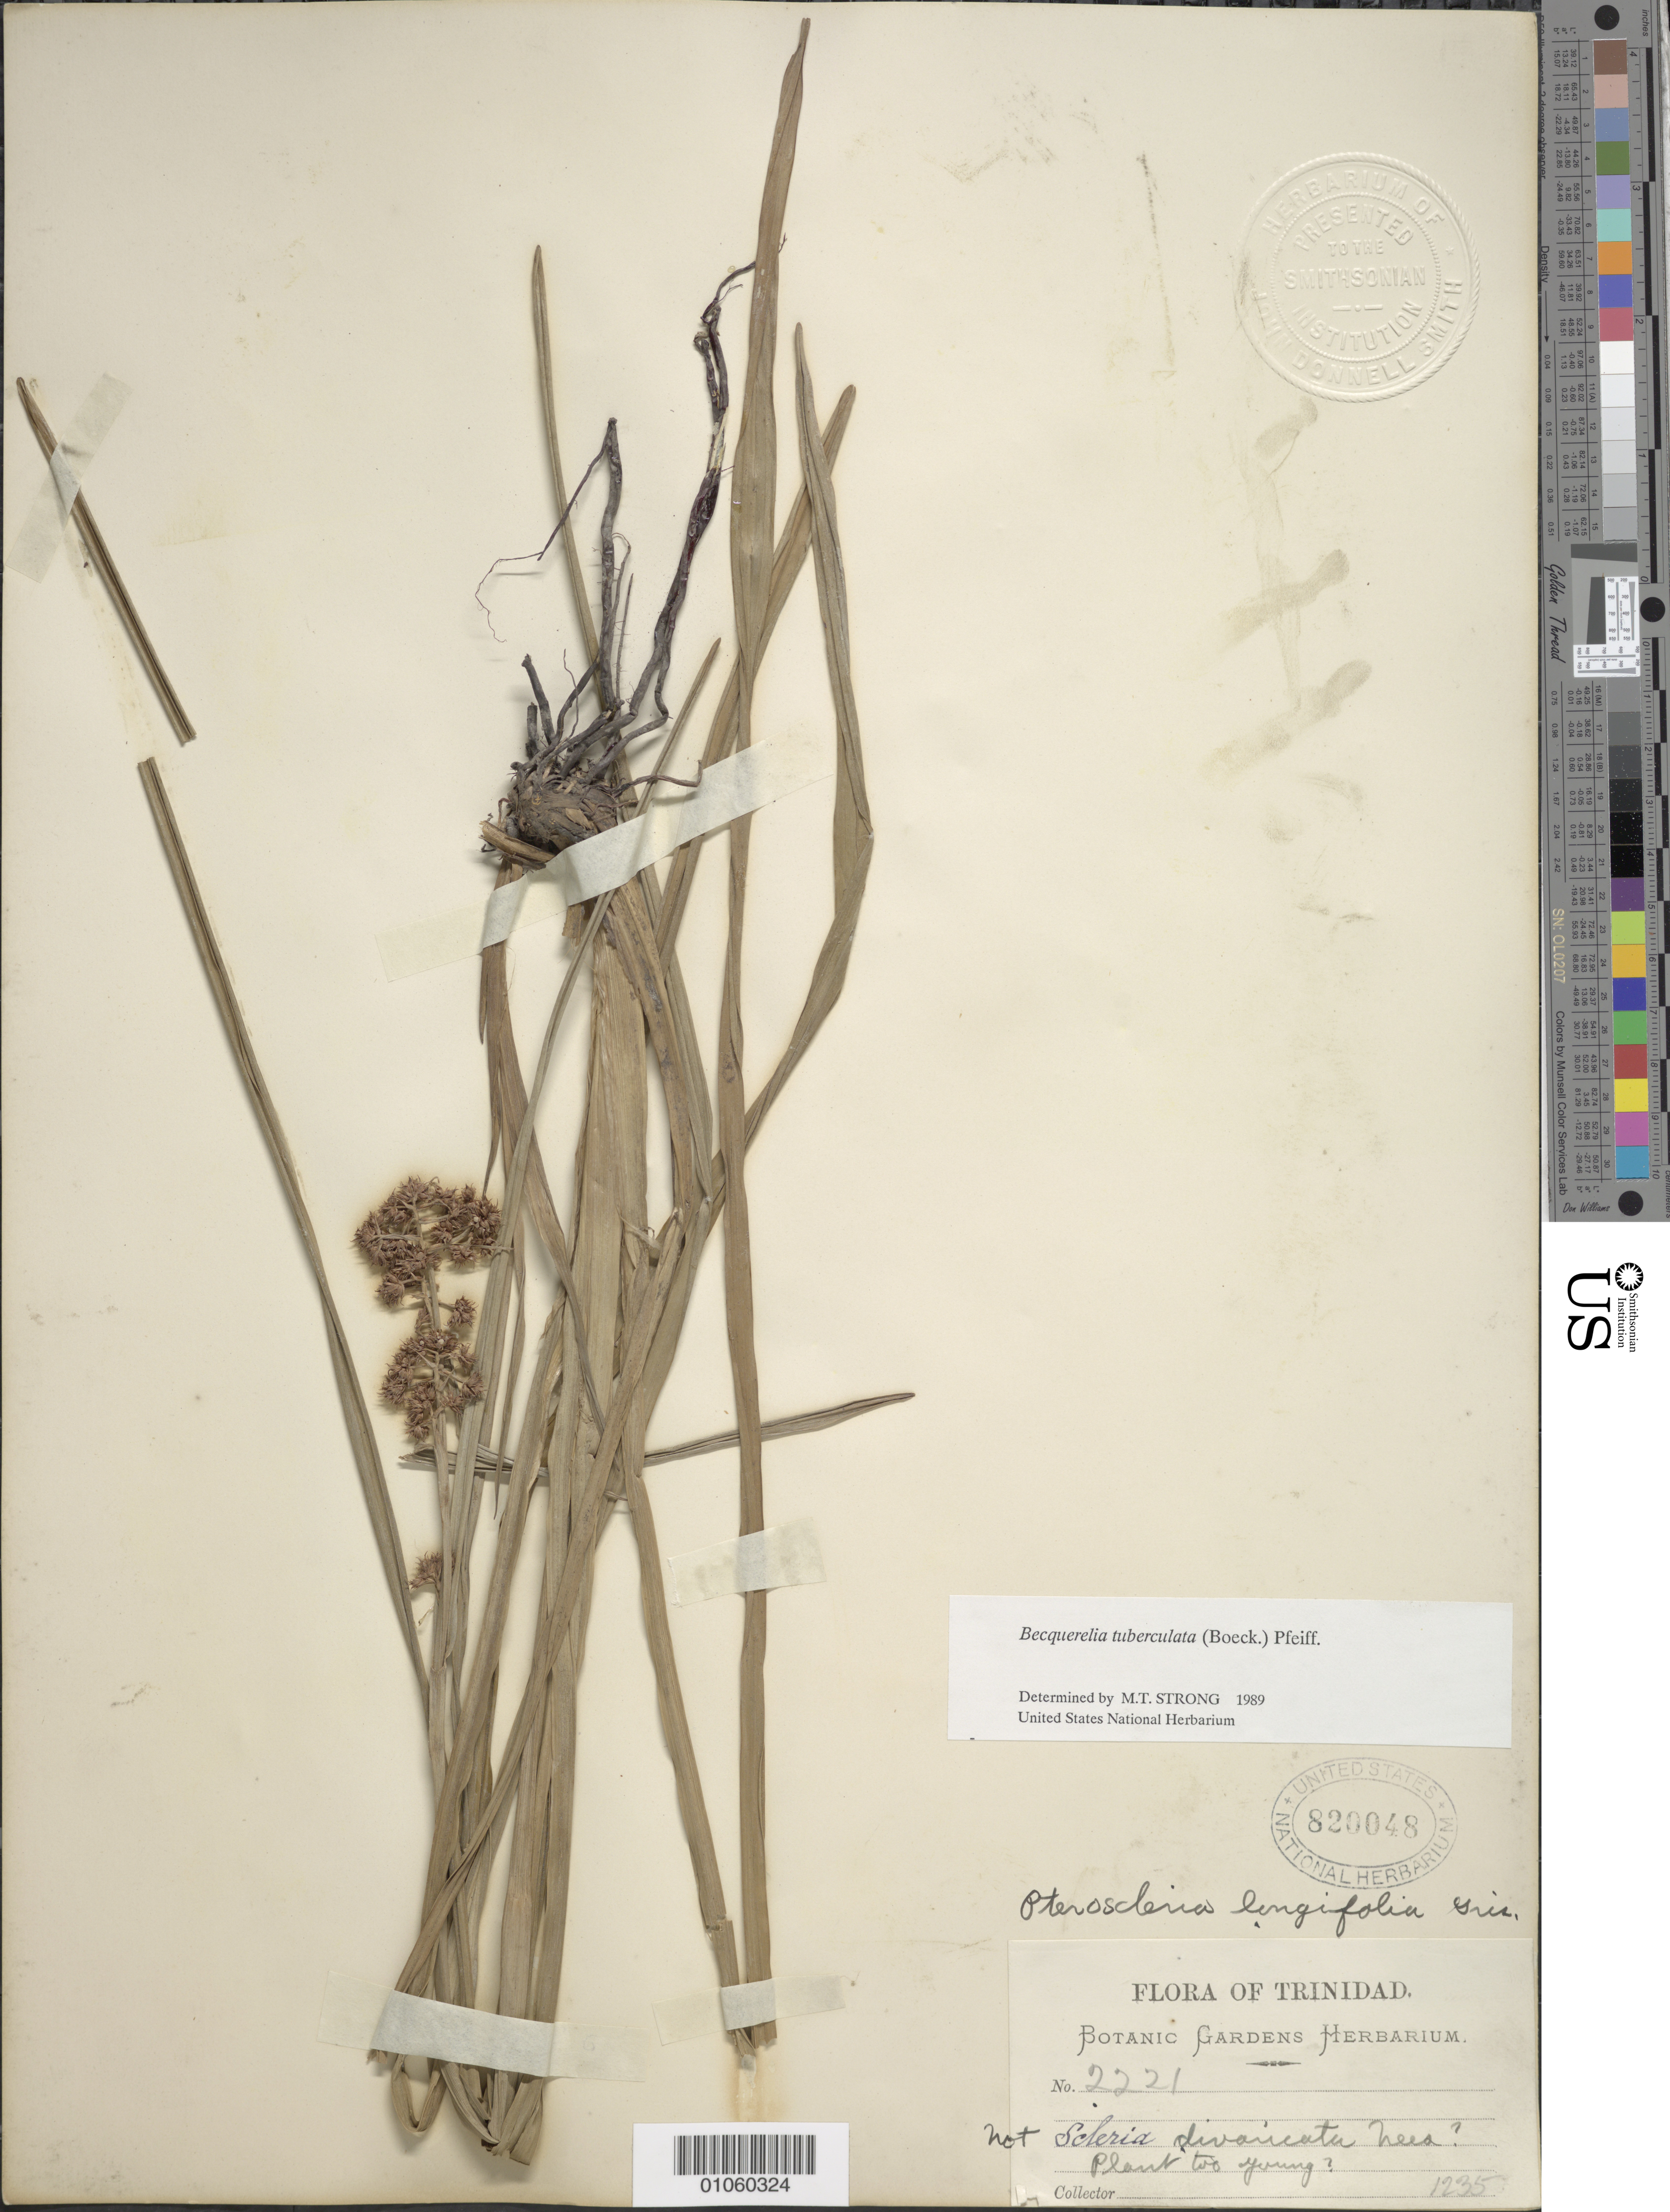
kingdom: Plantae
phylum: Tracheophyta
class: Liliopsida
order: Poales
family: Cyperaceae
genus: Becquerelia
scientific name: Becquerelia tuberculata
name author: (Boeckeler) Pfeiff.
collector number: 2221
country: Trinidad and Tobago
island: Trinidad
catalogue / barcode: US 820048